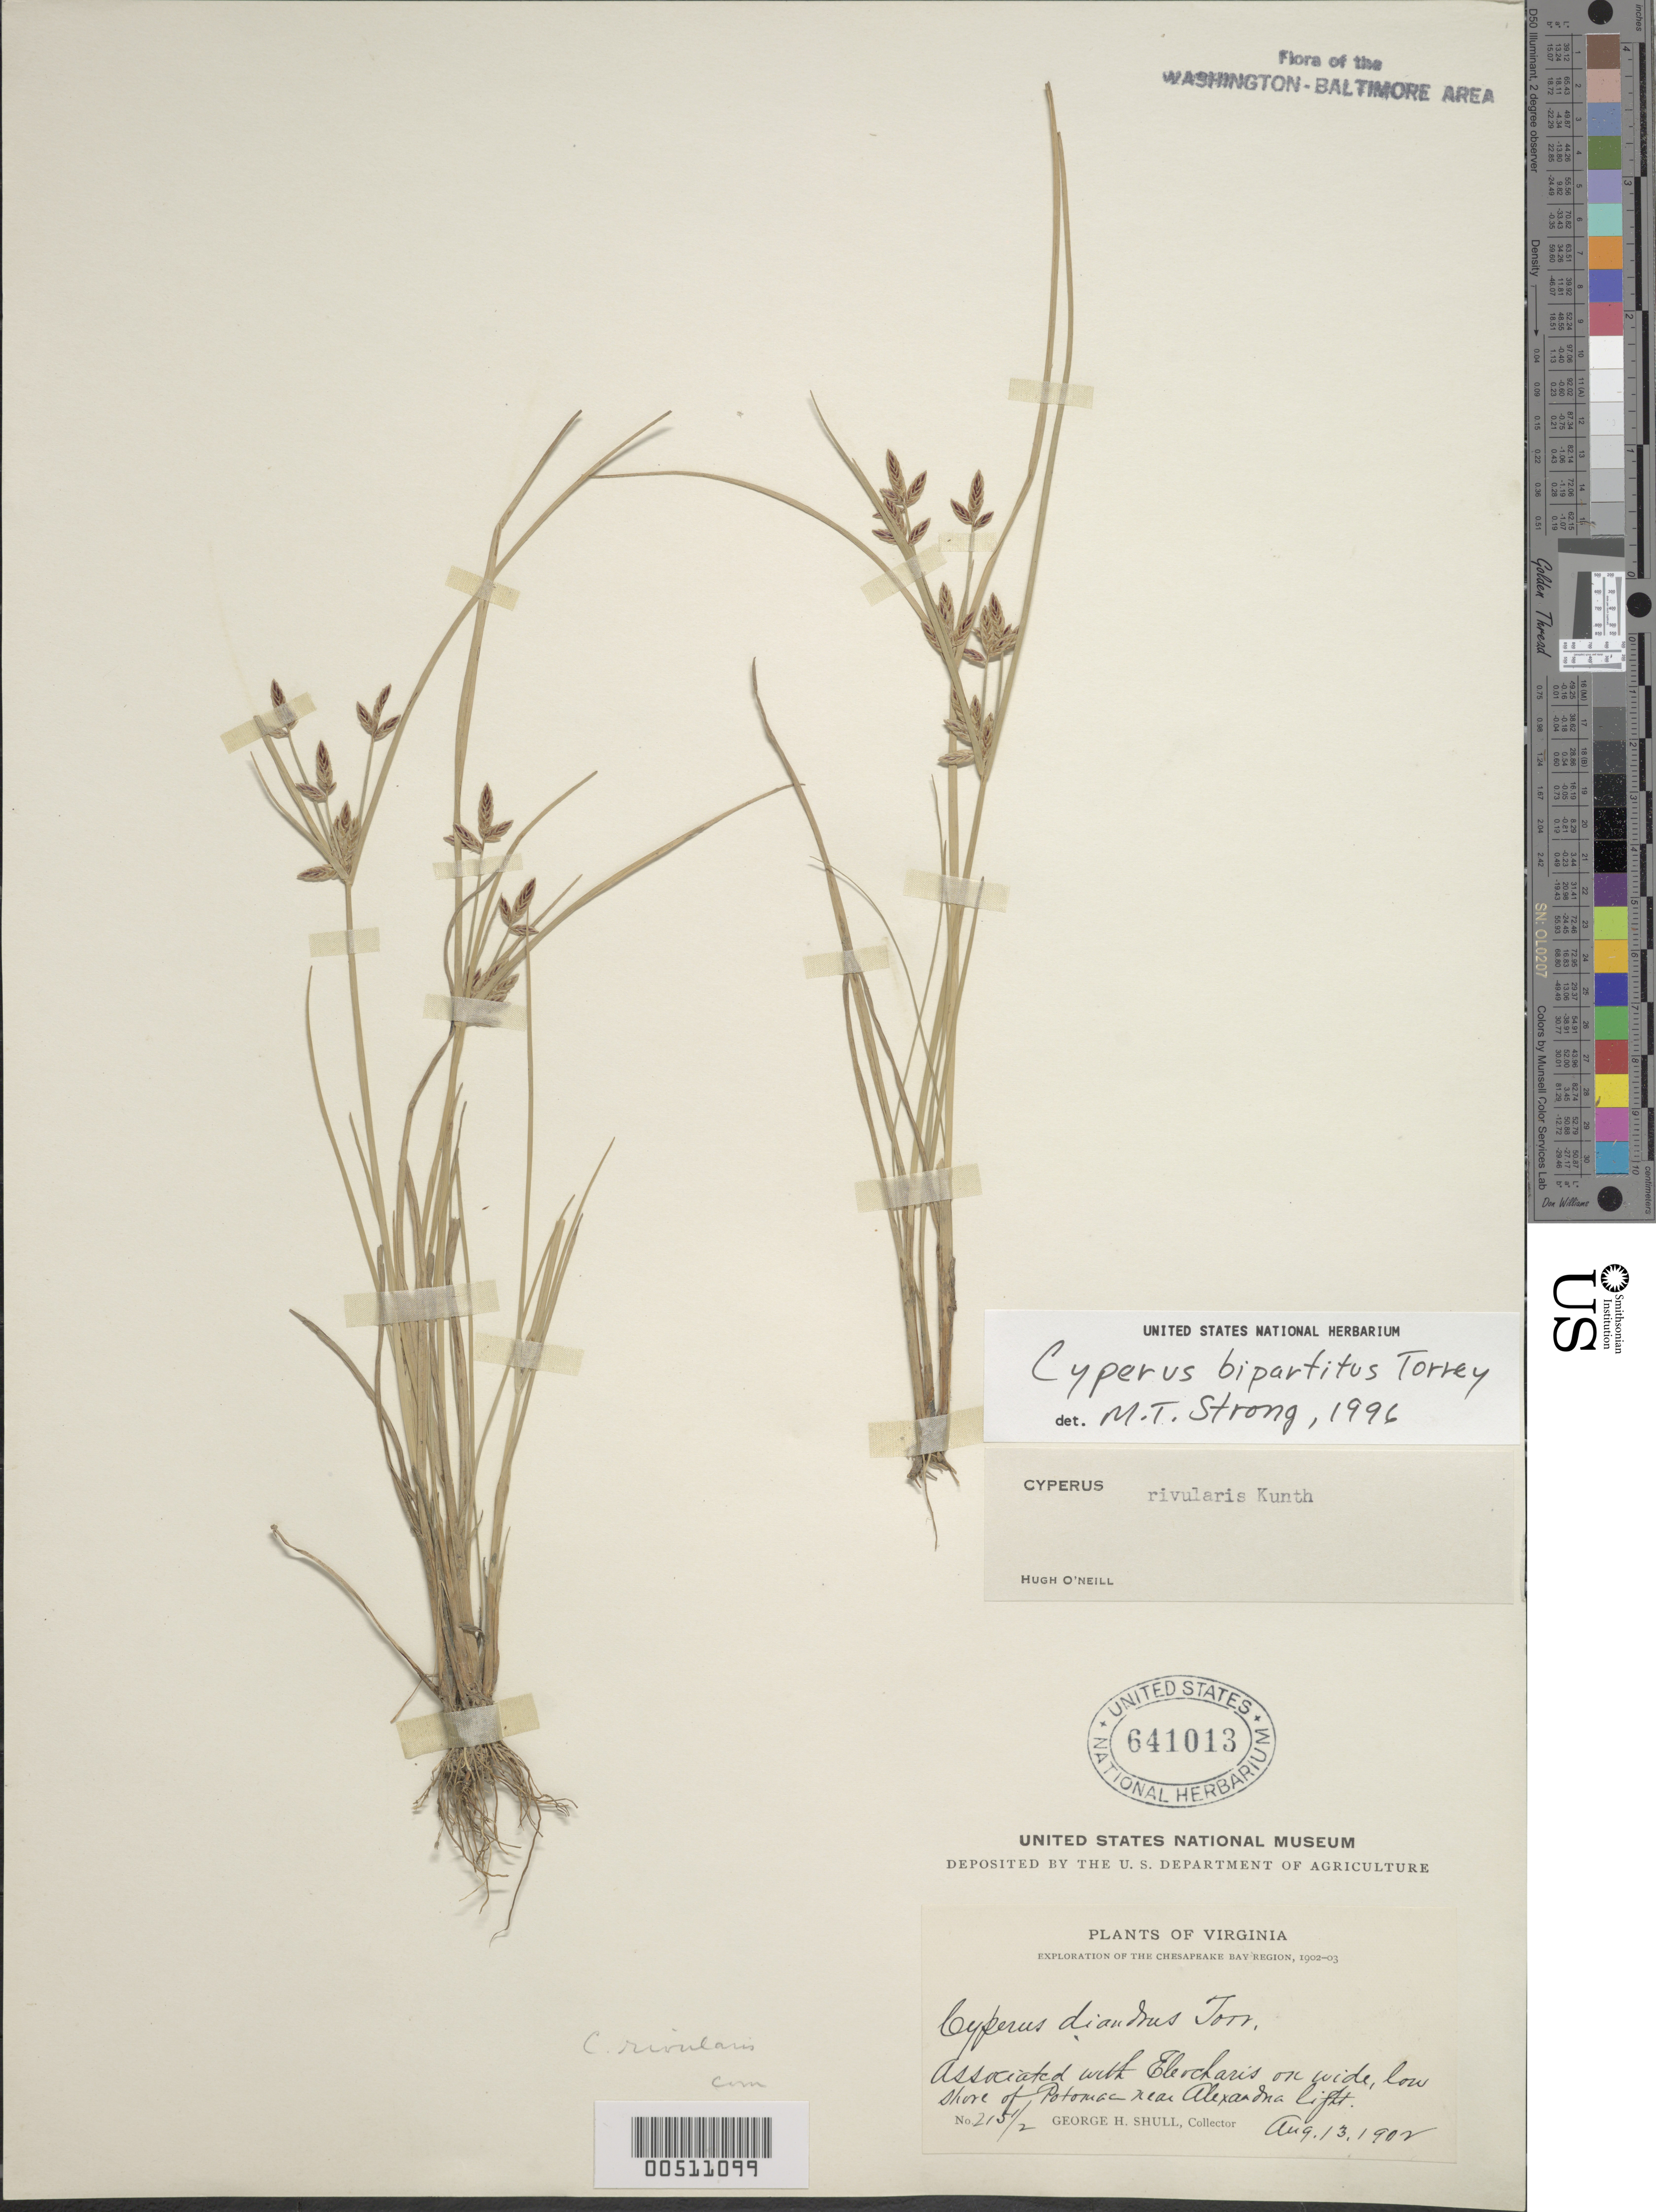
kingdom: Plantae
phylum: Tracheophyta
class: Liliopsida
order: Poales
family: Cyperaceae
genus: Cyperus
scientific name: Cyperus bipartitus Torr.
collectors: G. H. Shull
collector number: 215.5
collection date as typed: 13 Aug 1902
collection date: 1902-08-13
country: United States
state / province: Virginia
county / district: City of Alexandria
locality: shore of Potomac, near Alexandria Light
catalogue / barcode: US 641013